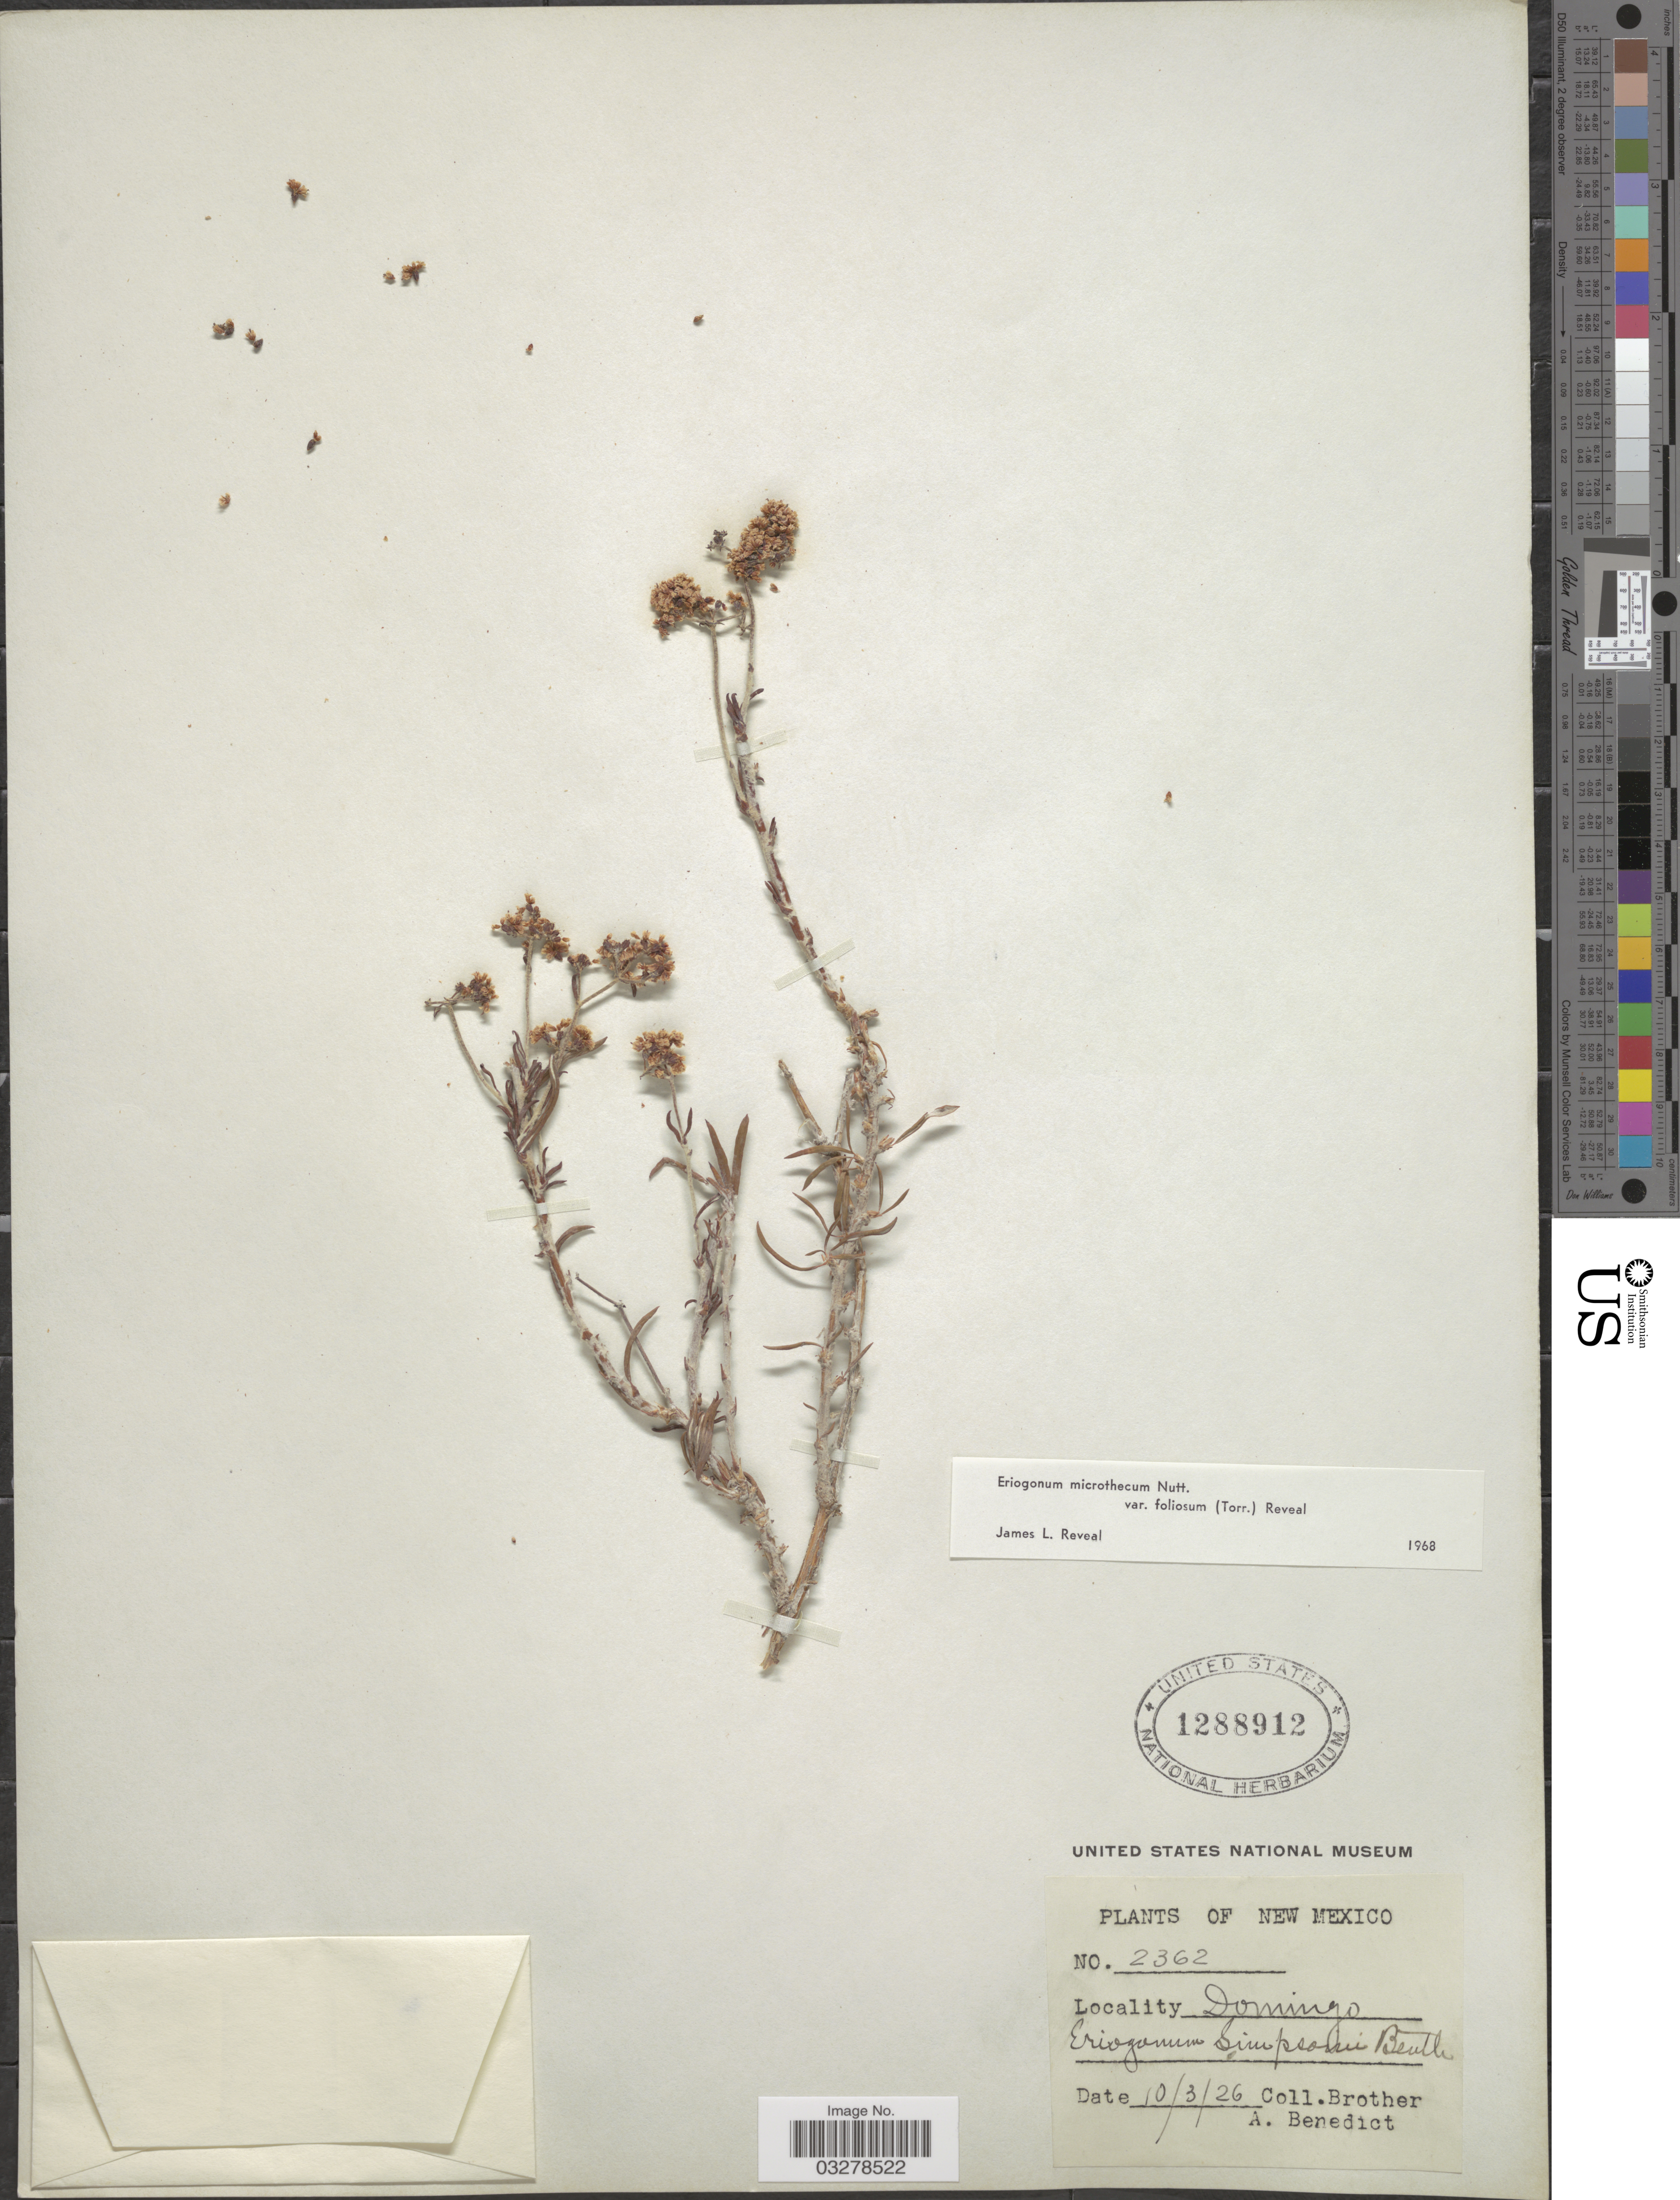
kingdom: Plantae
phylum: Tracheophyta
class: Magnoliopsida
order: Caryophyllales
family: Polygonaceae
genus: Eriogonum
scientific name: Eriogonum microtheca var. foliosum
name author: (Torr. & A. Gray) Reveal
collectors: Bro. Benedict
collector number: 2362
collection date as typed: Transcribed d/m/y: 3/10/26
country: United States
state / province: New Mexico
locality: Domingo.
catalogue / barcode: US 1288912